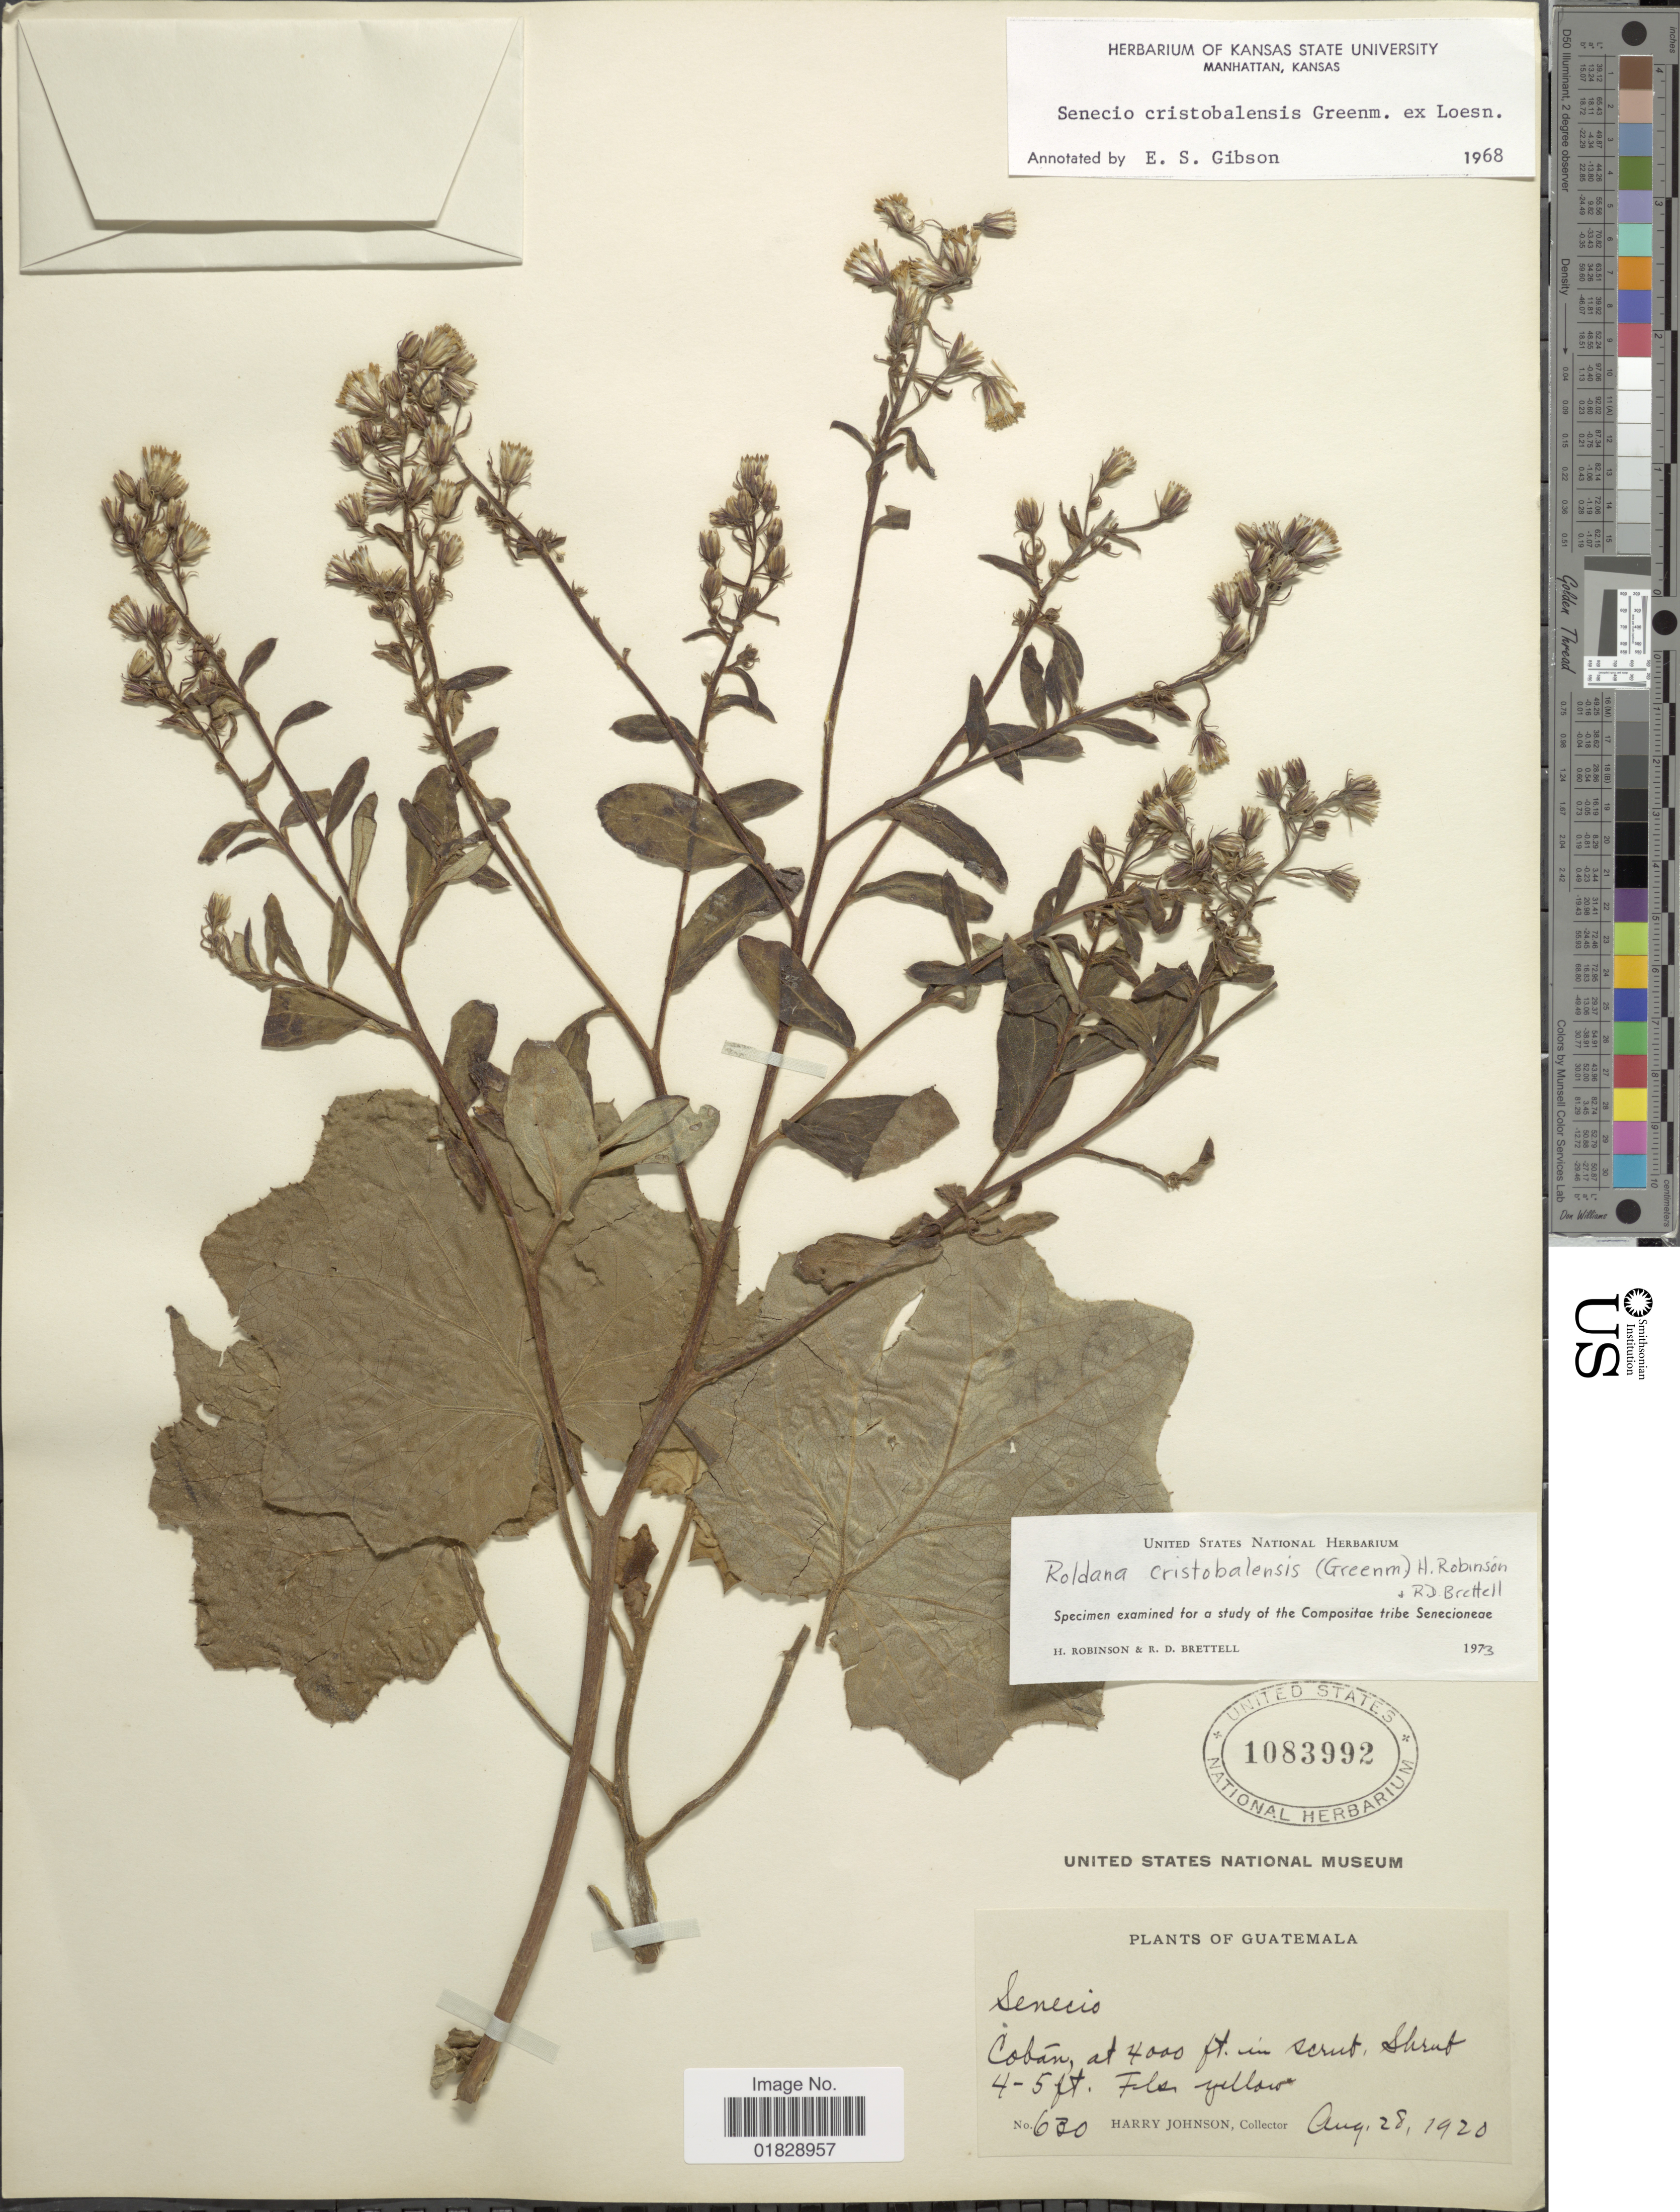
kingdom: Plantae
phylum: Tracheophyta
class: Magnoliopsida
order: Asterales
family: Asteraceae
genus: Roldana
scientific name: Roldana cristobalensis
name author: (Greenm.) H. Rob. & Brettell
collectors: H. Johnson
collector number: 630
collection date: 1920-08-28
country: Guatemala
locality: Cobán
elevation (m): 1219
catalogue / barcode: US 1083992